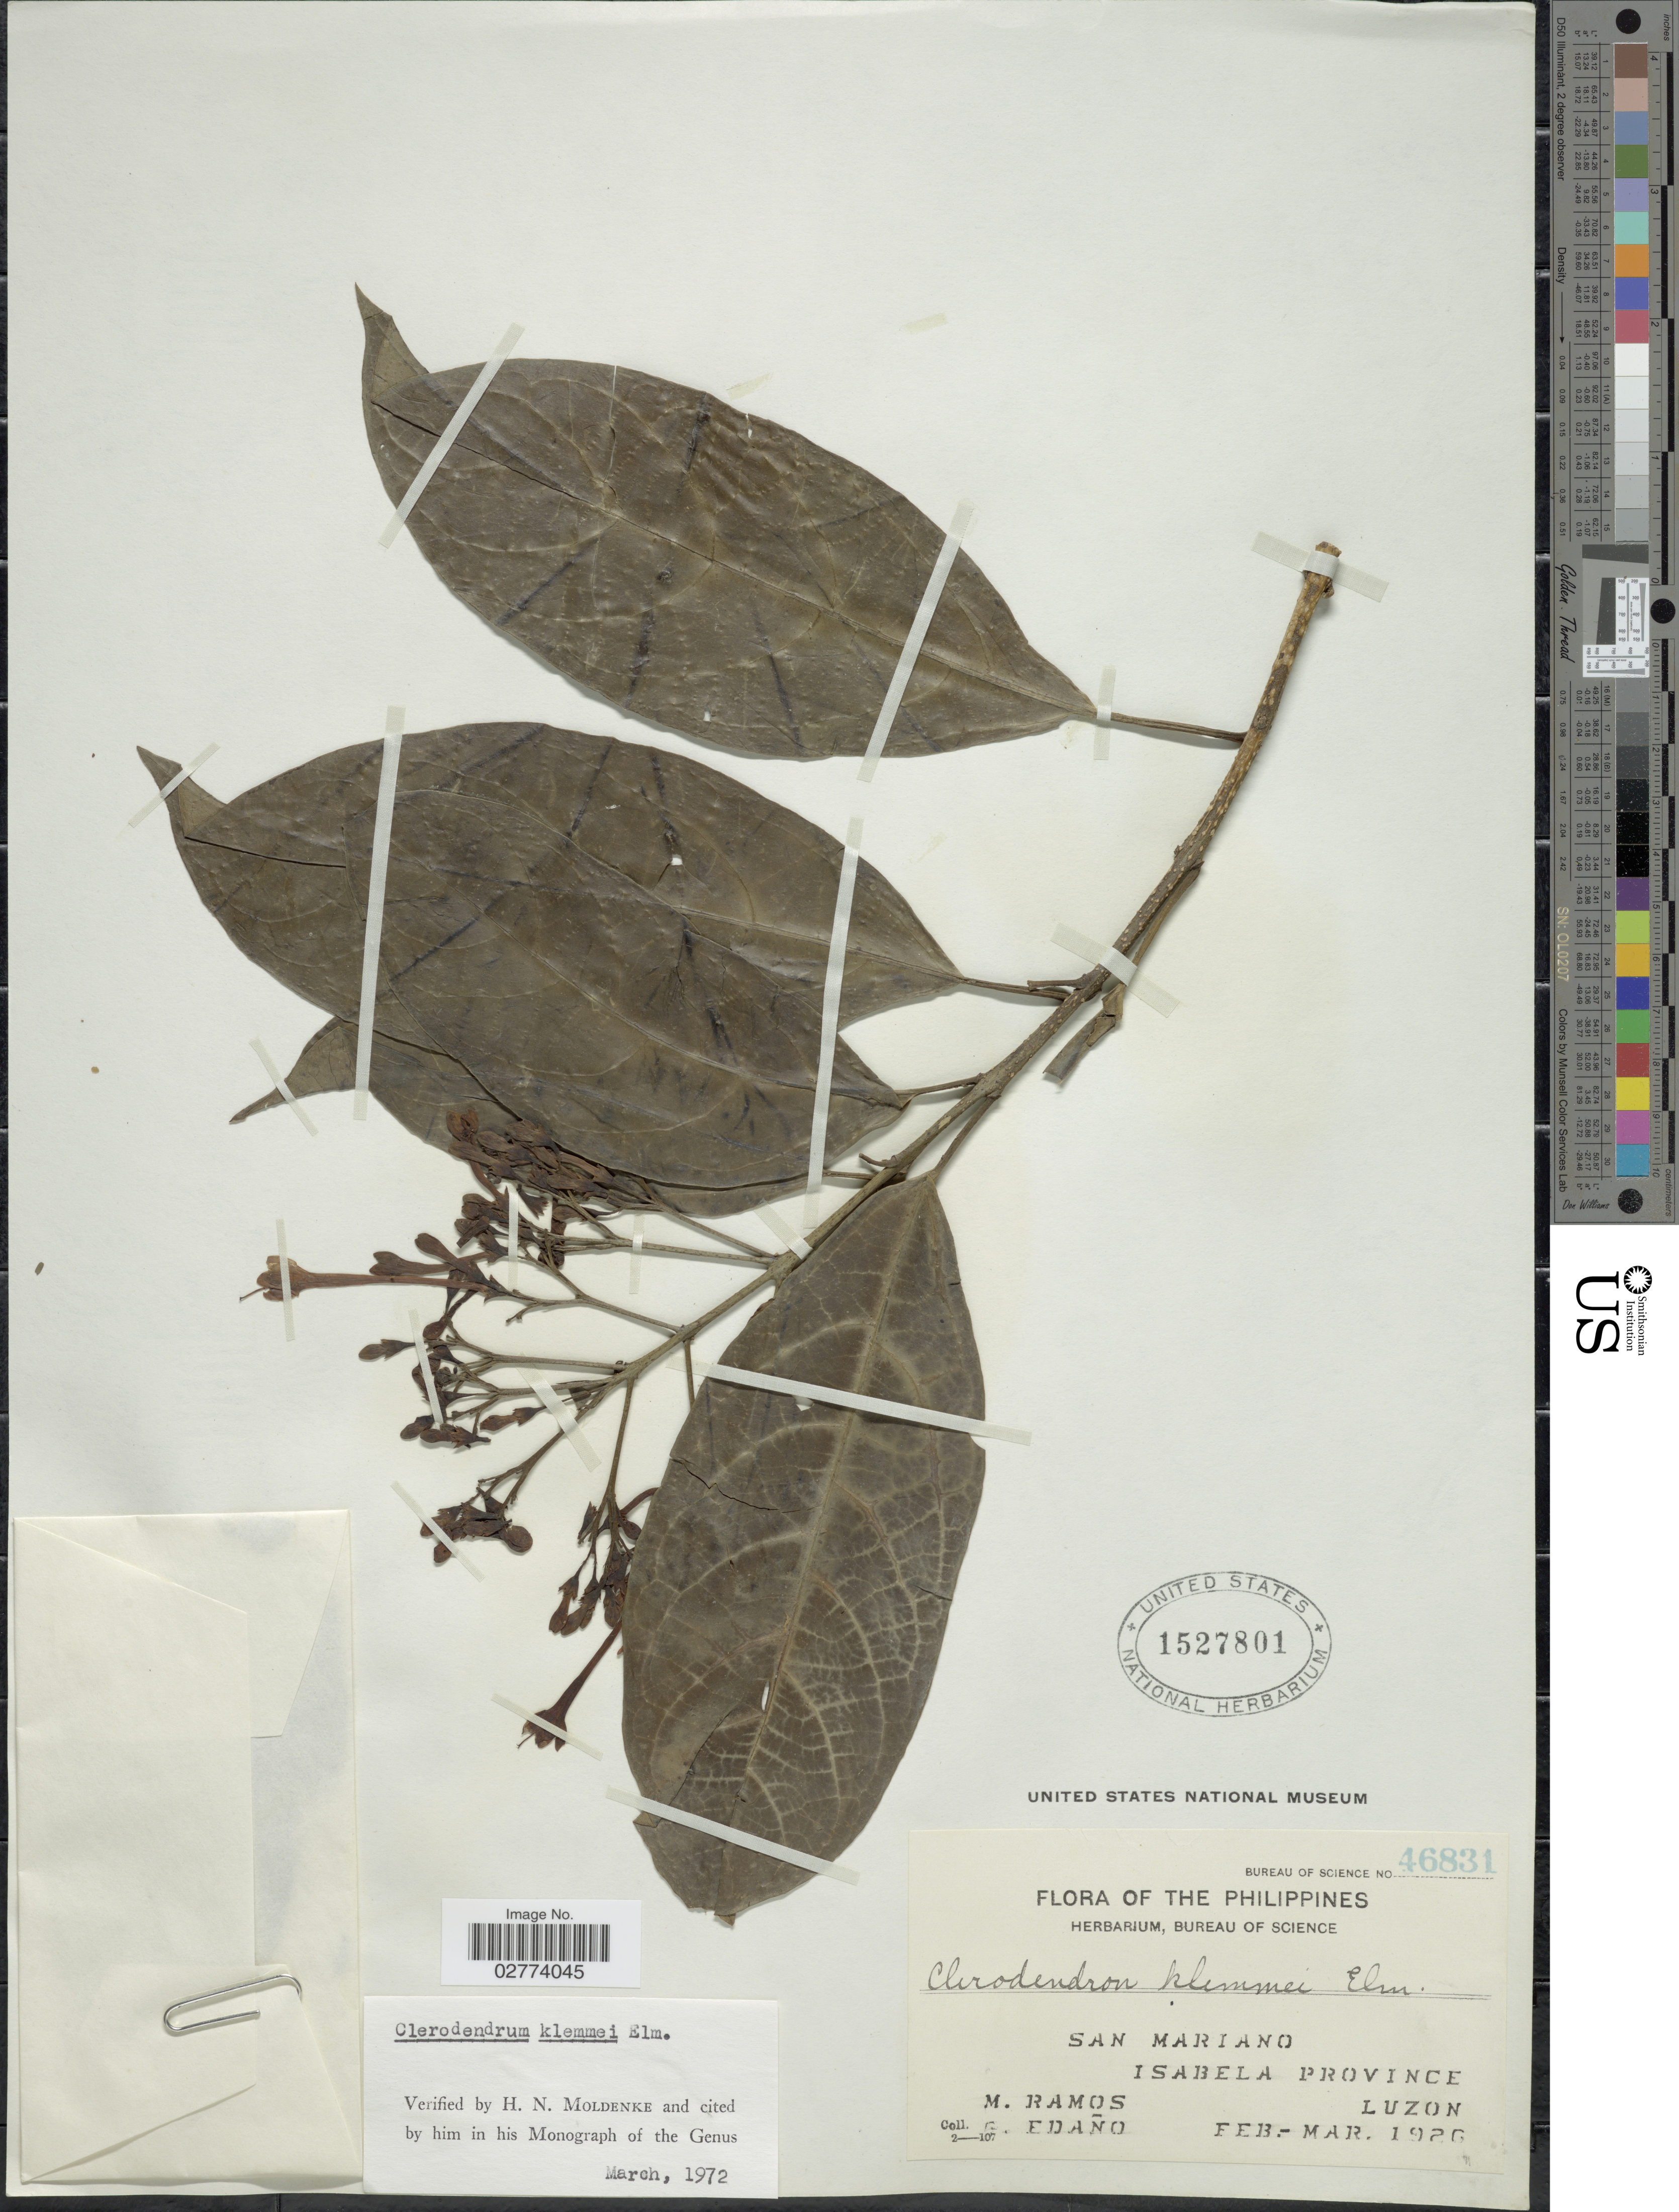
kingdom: Plantae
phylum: Tracheophyta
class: Magnoliopsida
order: Lamiales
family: Lamiaceae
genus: Clerodendrum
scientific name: Clerodendrum klemmei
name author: Elmer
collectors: M. Ramos & G. Edaño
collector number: Bureau of Science 46831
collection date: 1920-02/1920-03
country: Philippines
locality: San Mariano, Isabela Province, Luzon.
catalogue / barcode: US 1527801